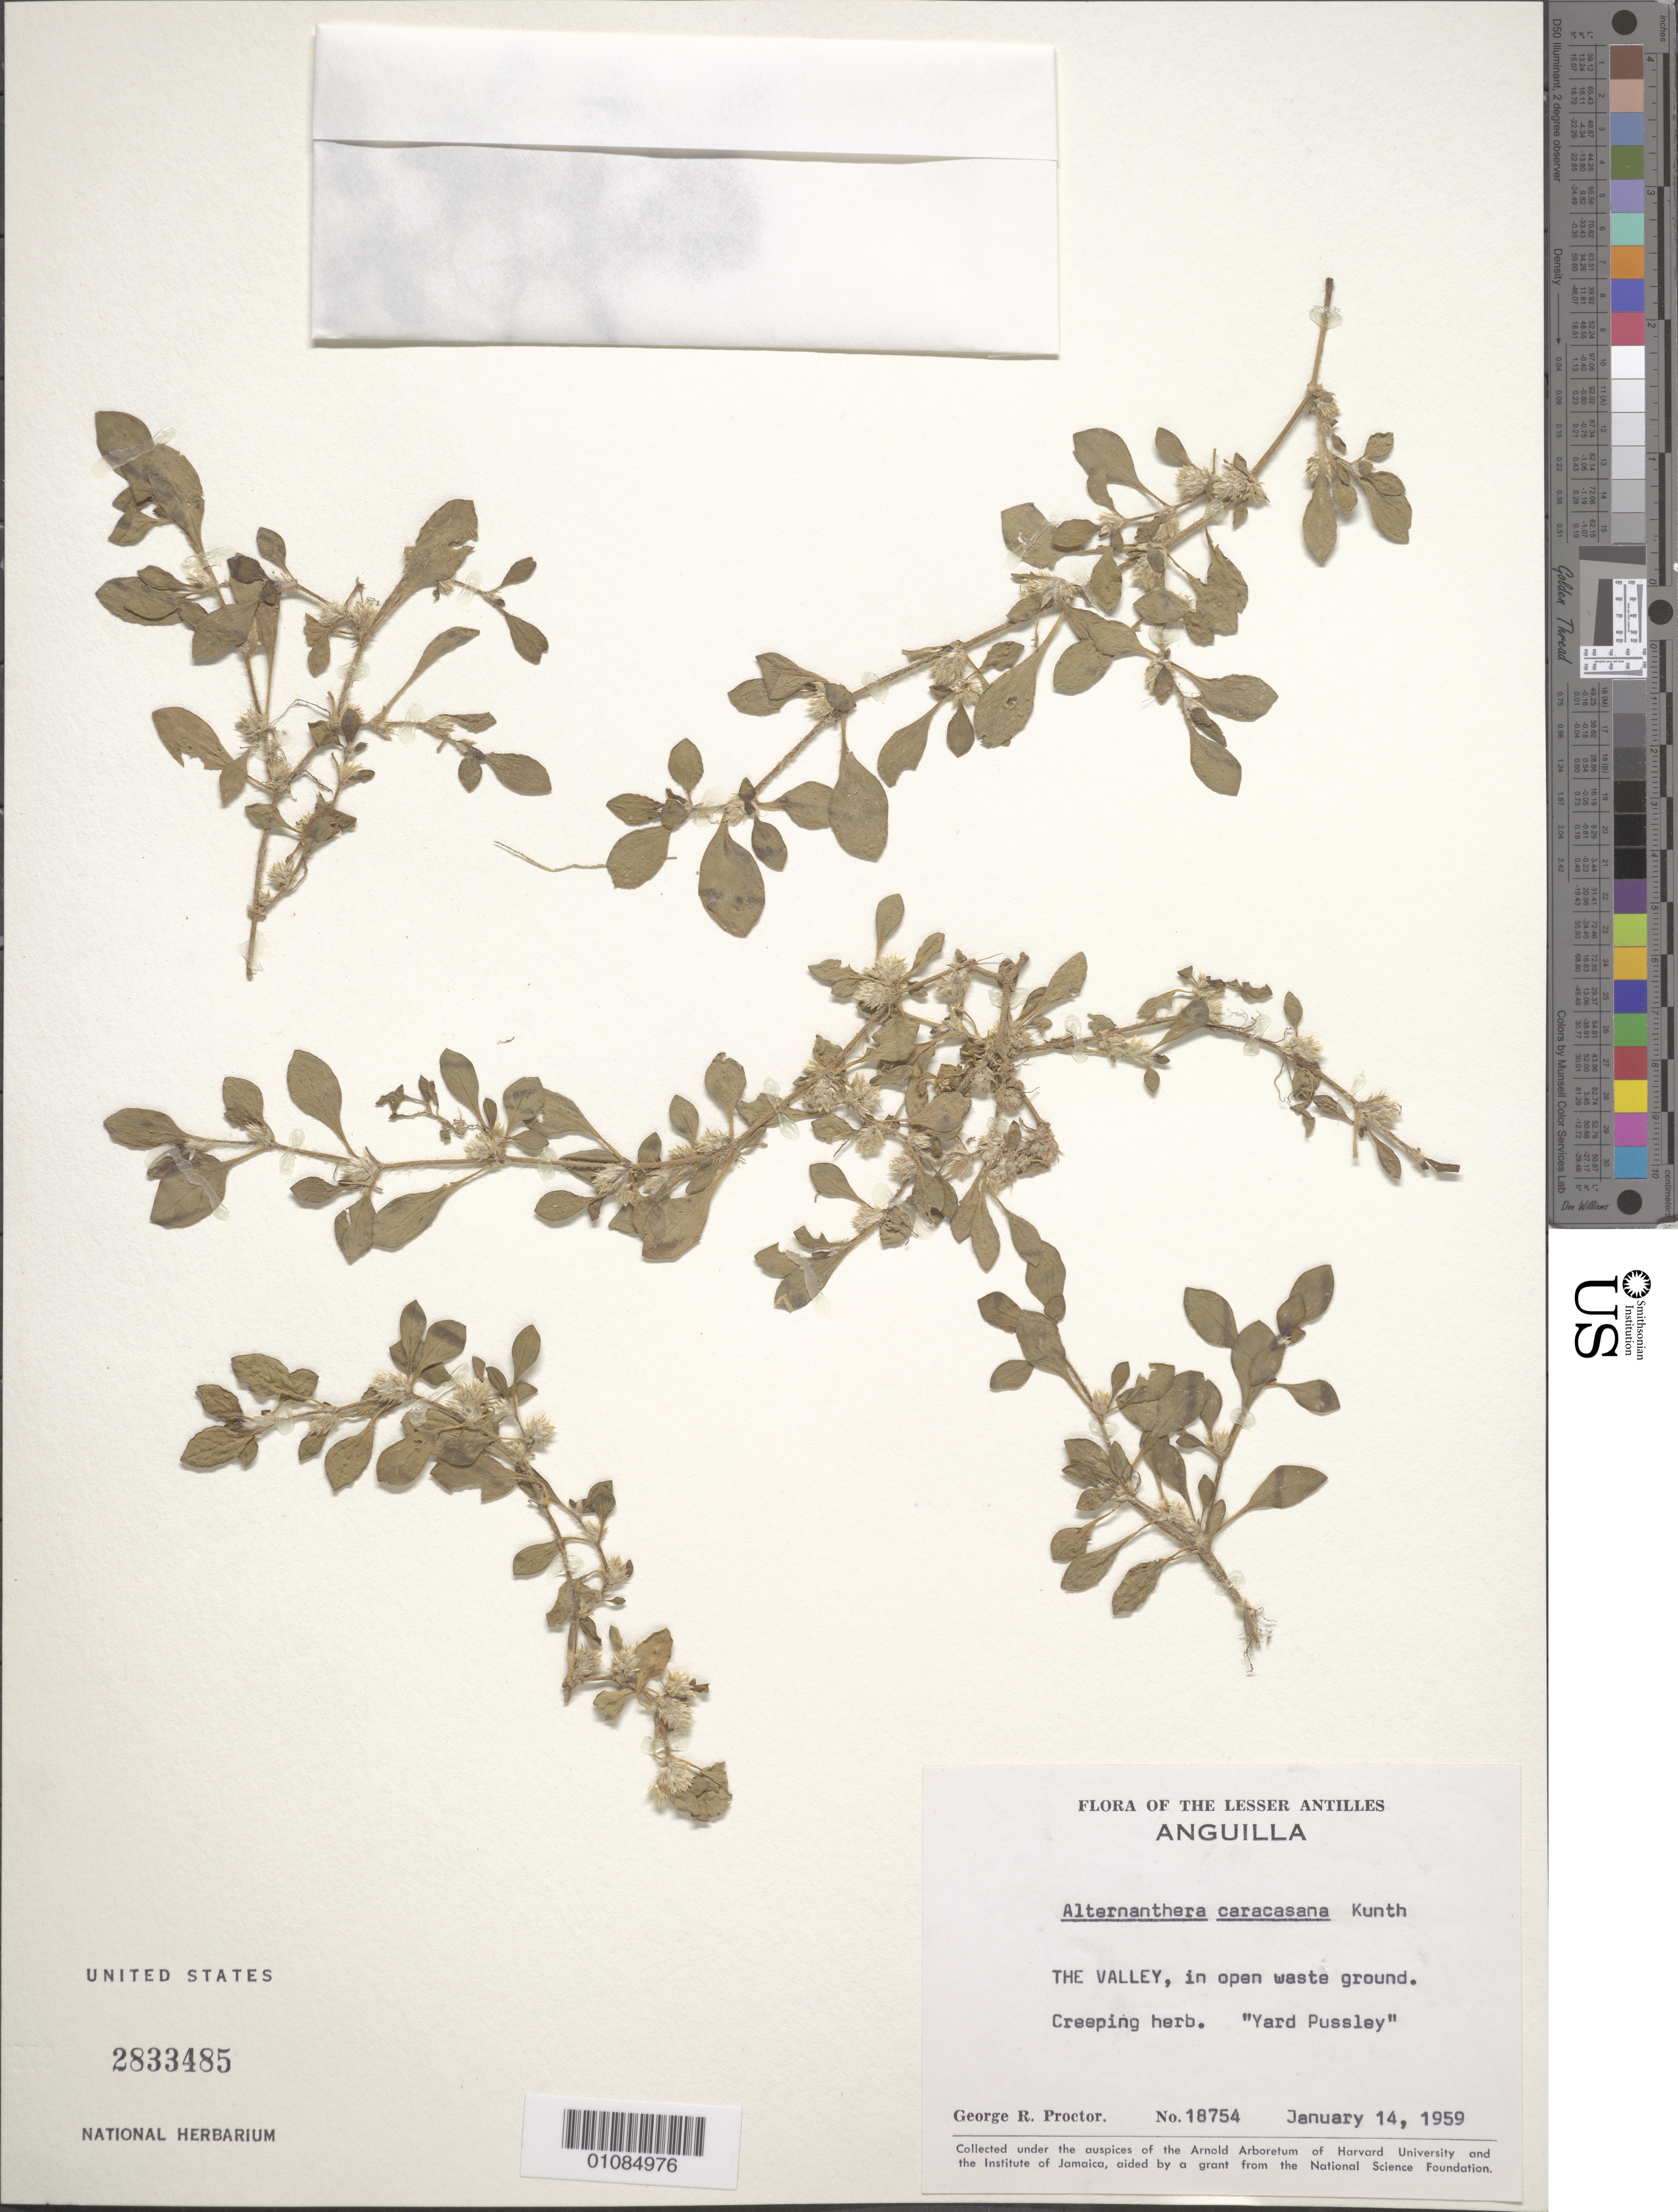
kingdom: Plantae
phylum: Tracheophyta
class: Magnoliopsida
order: Caryophyllales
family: Amaranthaceae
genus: Alternanthera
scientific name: Alternanthera caracasana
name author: Kunth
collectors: G. R. Proctor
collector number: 18754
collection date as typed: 14 Jan 1959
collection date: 1959-01-14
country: Anguilla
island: Anguilla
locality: The Valley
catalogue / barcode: US 2833485